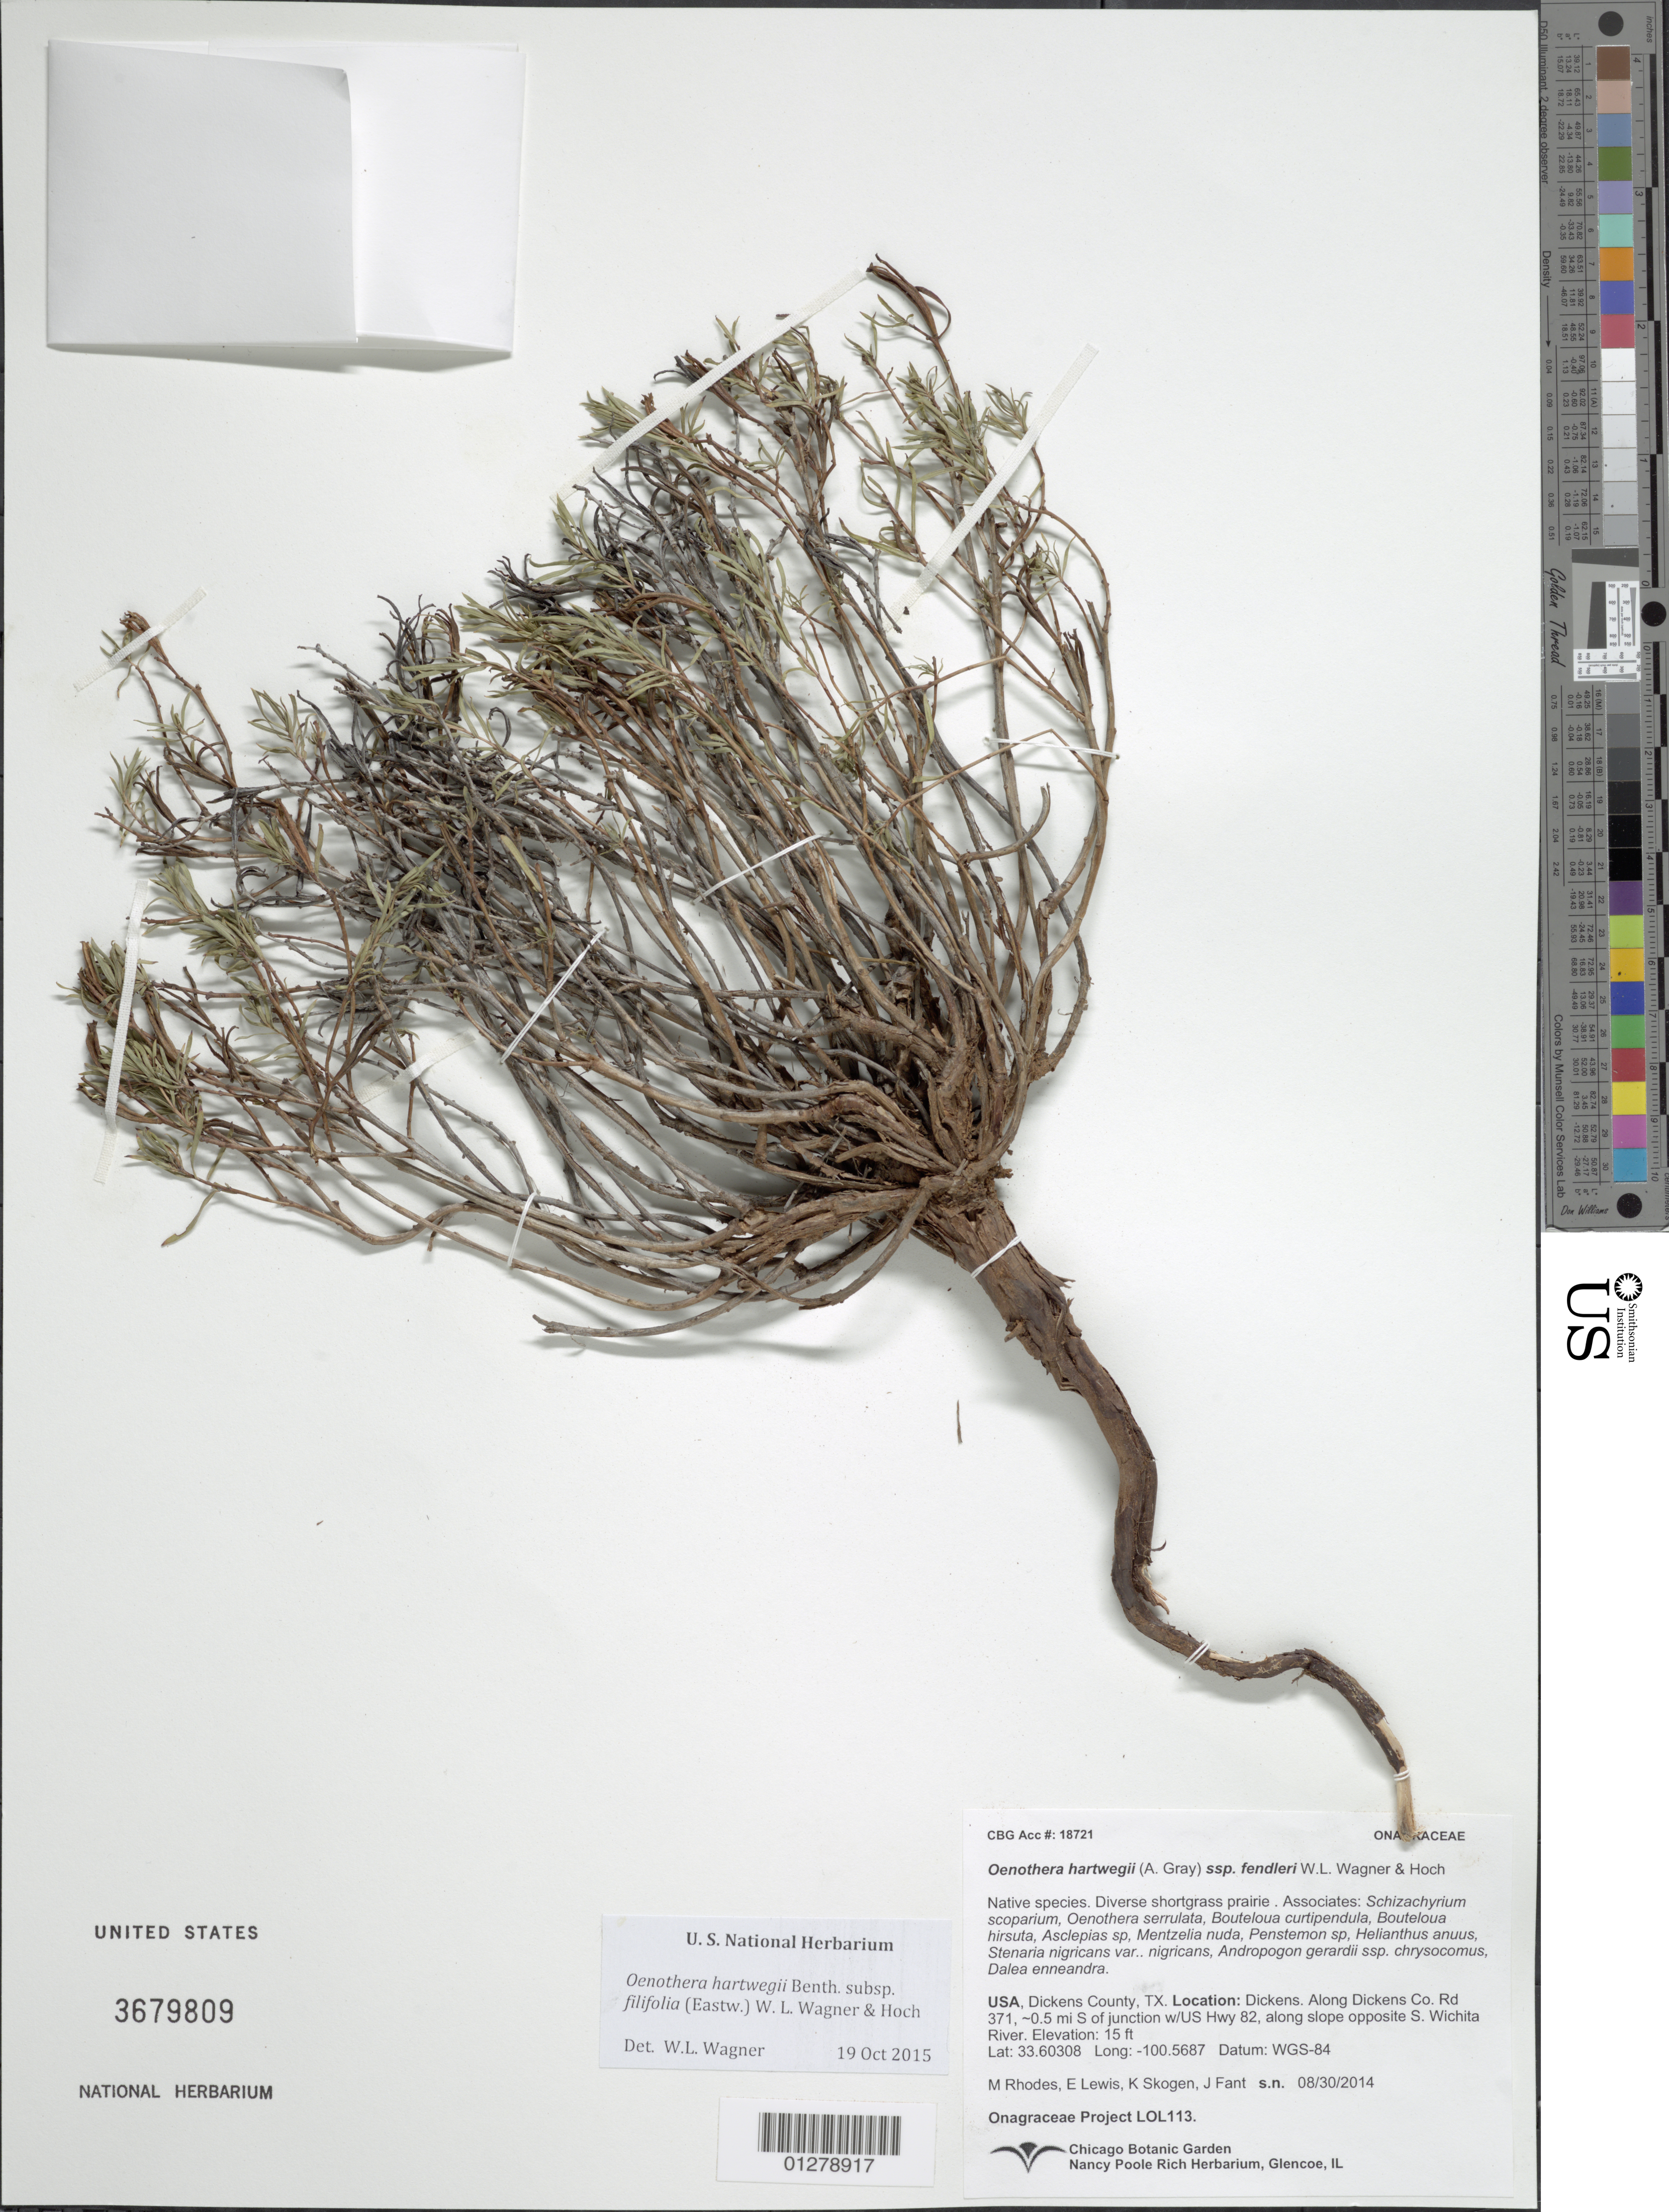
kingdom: Plantae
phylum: Tracheophyta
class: Magnoliopsida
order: Myrtales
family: Onagraceae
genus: Oenothera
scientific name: Oenothera hartwegii subsp. fendleri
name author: (A. Gray) W.L. Wagner & Hoch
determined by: Moore, M. J., Associate Professor (OC), Oberlin College (UNITED STATES)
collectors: Onagraceae Project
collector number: LOL 113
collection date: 2014-08-30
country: United States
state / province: Texas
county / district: Dickens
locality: Along Dickens Co. Rd 371, ~0.5 mi S of junction w/ US Hwy 82. along slope opposite S. Wichita River.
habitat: diverse shortgrass prairie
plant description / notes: CHIC, US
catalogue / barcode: US 3679809